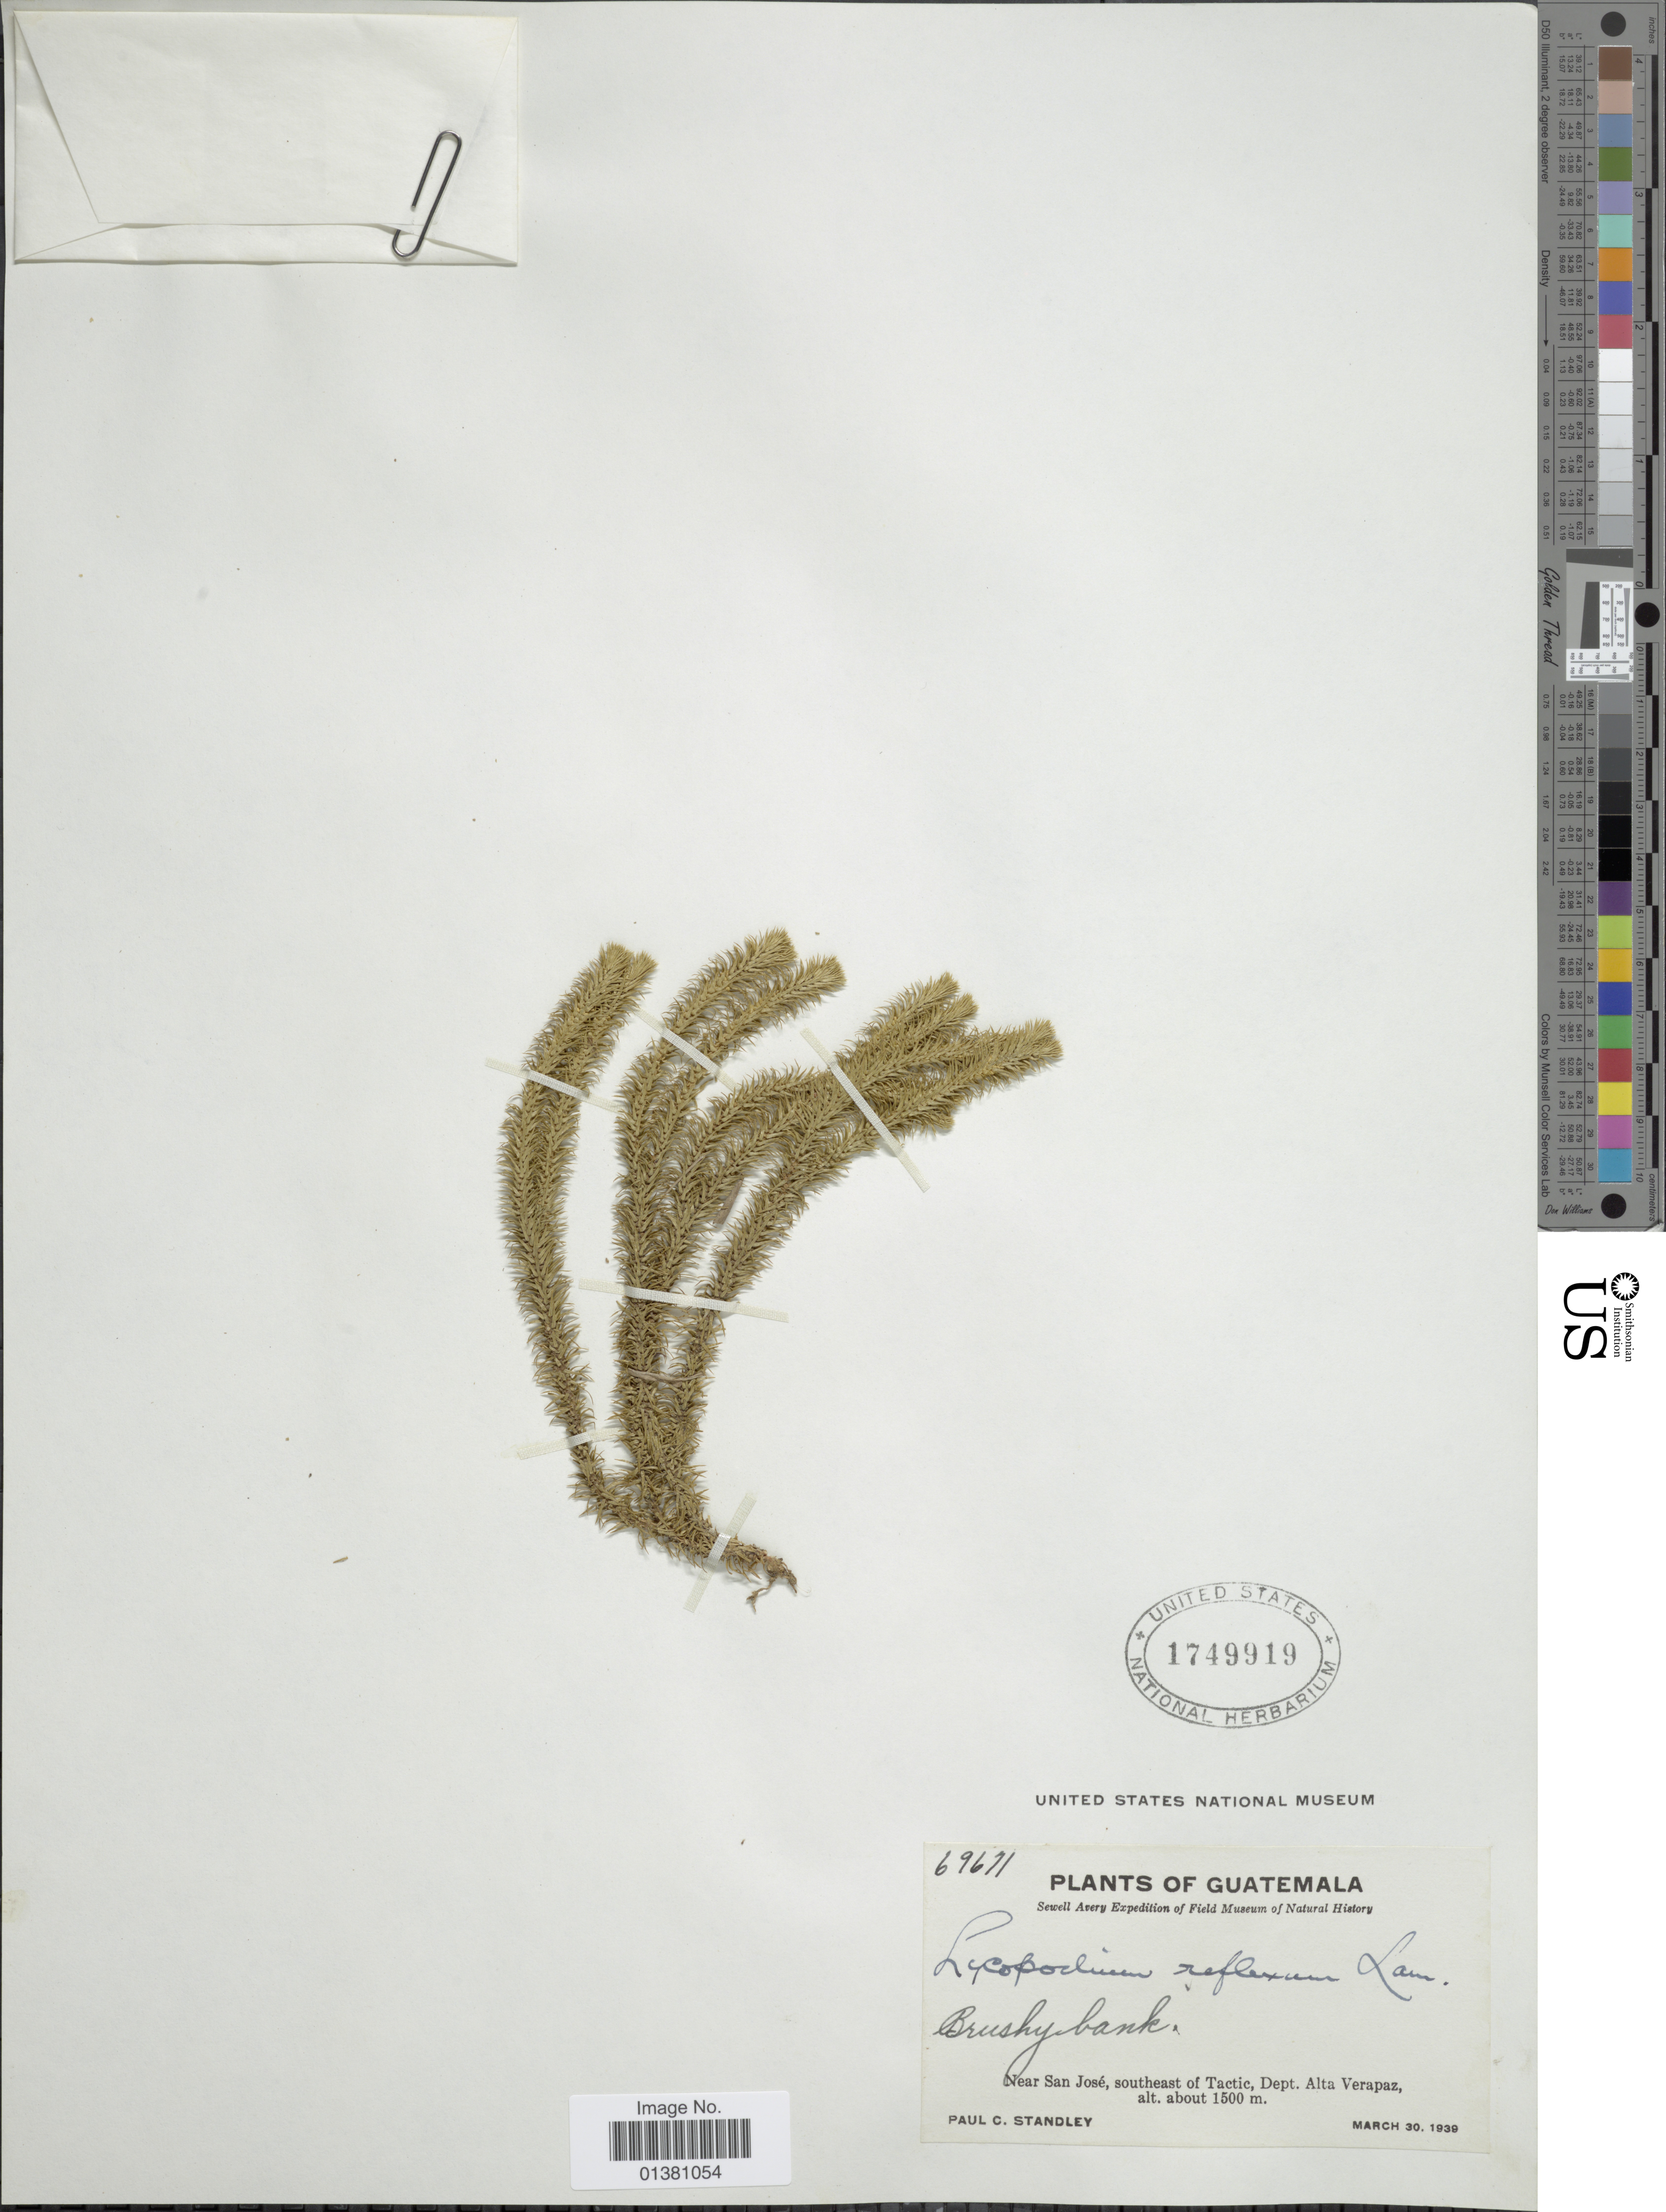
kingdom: Plantae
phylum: Tracheophyta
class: Lycopodiopsida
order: Lycopodiales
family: Lycopodiaceae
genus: Phlegmariurus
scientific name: Phlegmariurus reflexus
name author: (Lam.) B. Øllg.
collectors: P. C. Standley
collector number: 69671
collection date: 1939-03-30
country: Guatemala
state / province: Alta Verapaz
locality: Near San José, southeast of Tactic, Dept Alta Verapaz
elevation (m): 1500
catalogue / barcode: US 1749919